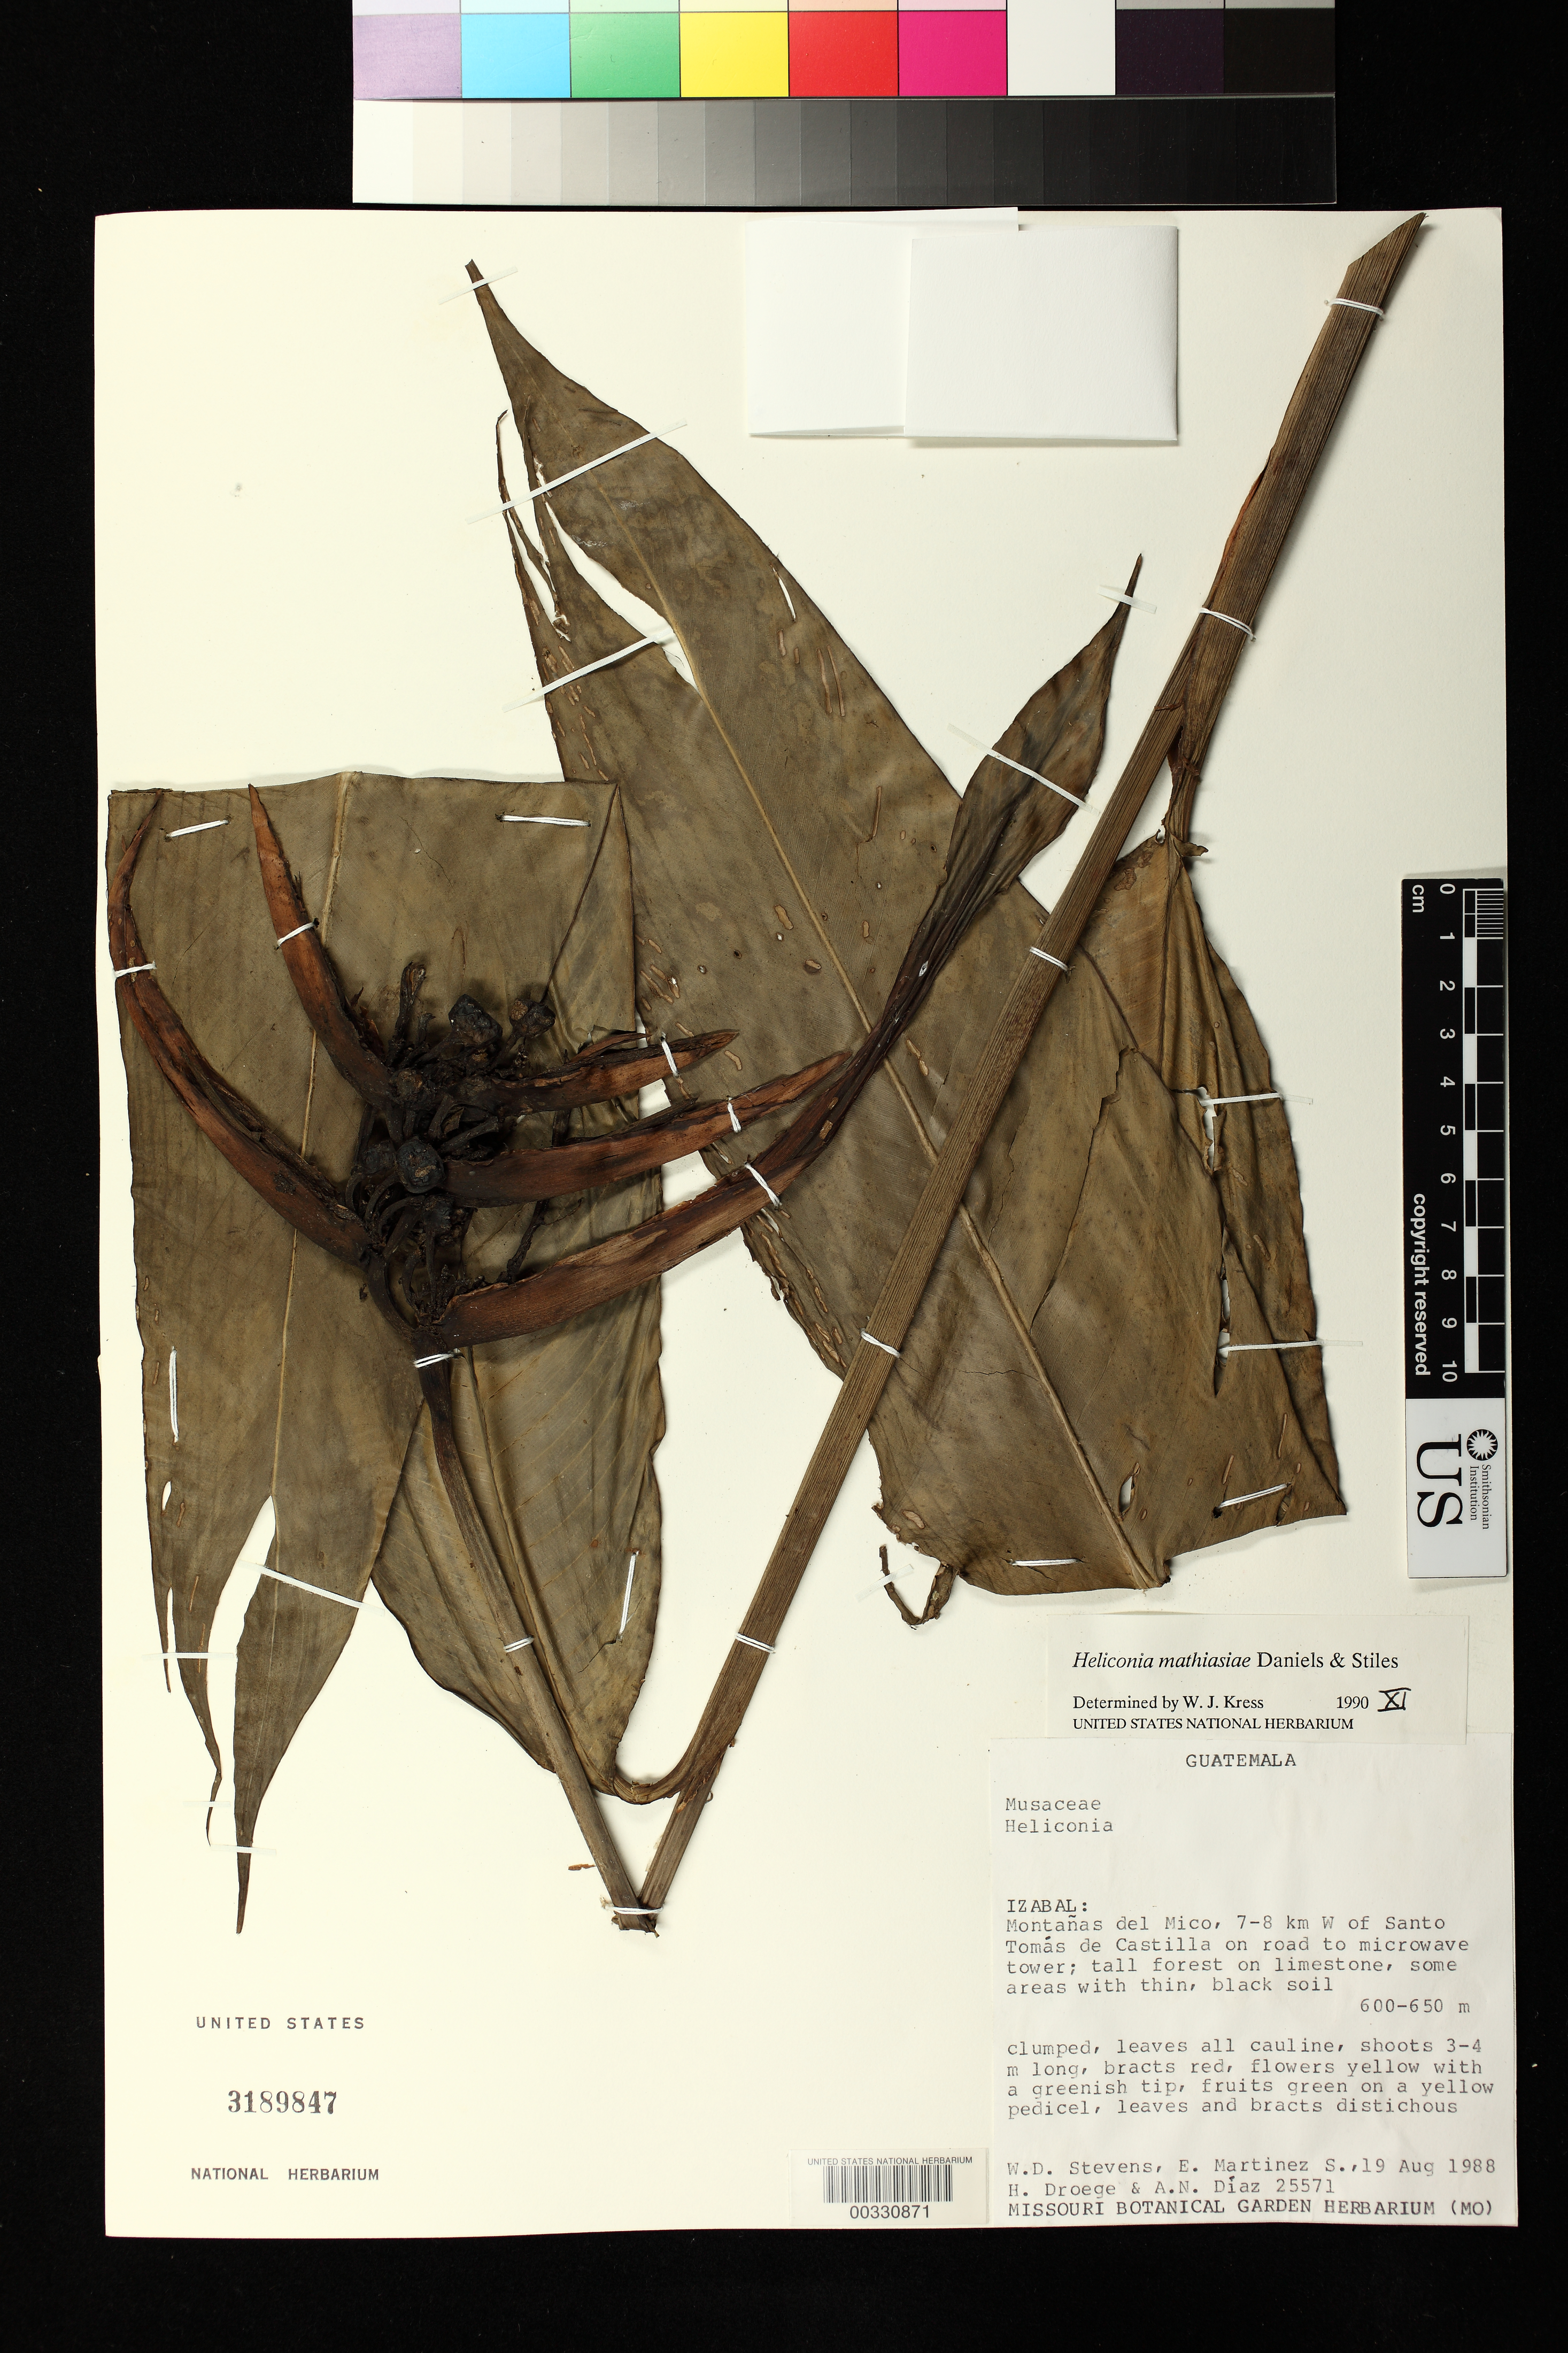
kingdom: Plantae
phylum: Tracheophyta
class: Liliopsida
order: Zingiberales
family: Heliconiaceae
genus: Heliconia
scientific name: Heliconia mathiasiae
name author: G.S. Daniels & F.G. Stiles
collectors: W. D. Stevens, E. Martínez Soto, H. Droege & A. Diaz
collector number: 25571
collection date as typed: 19 Aug 1988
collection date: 1988-08-19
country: Guatemala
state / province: Izabal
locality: Montanas del Mico, 7-8 km W of Santo Tomas de Castilla on road to micowave tower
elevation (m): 600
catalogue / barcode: US 3189847